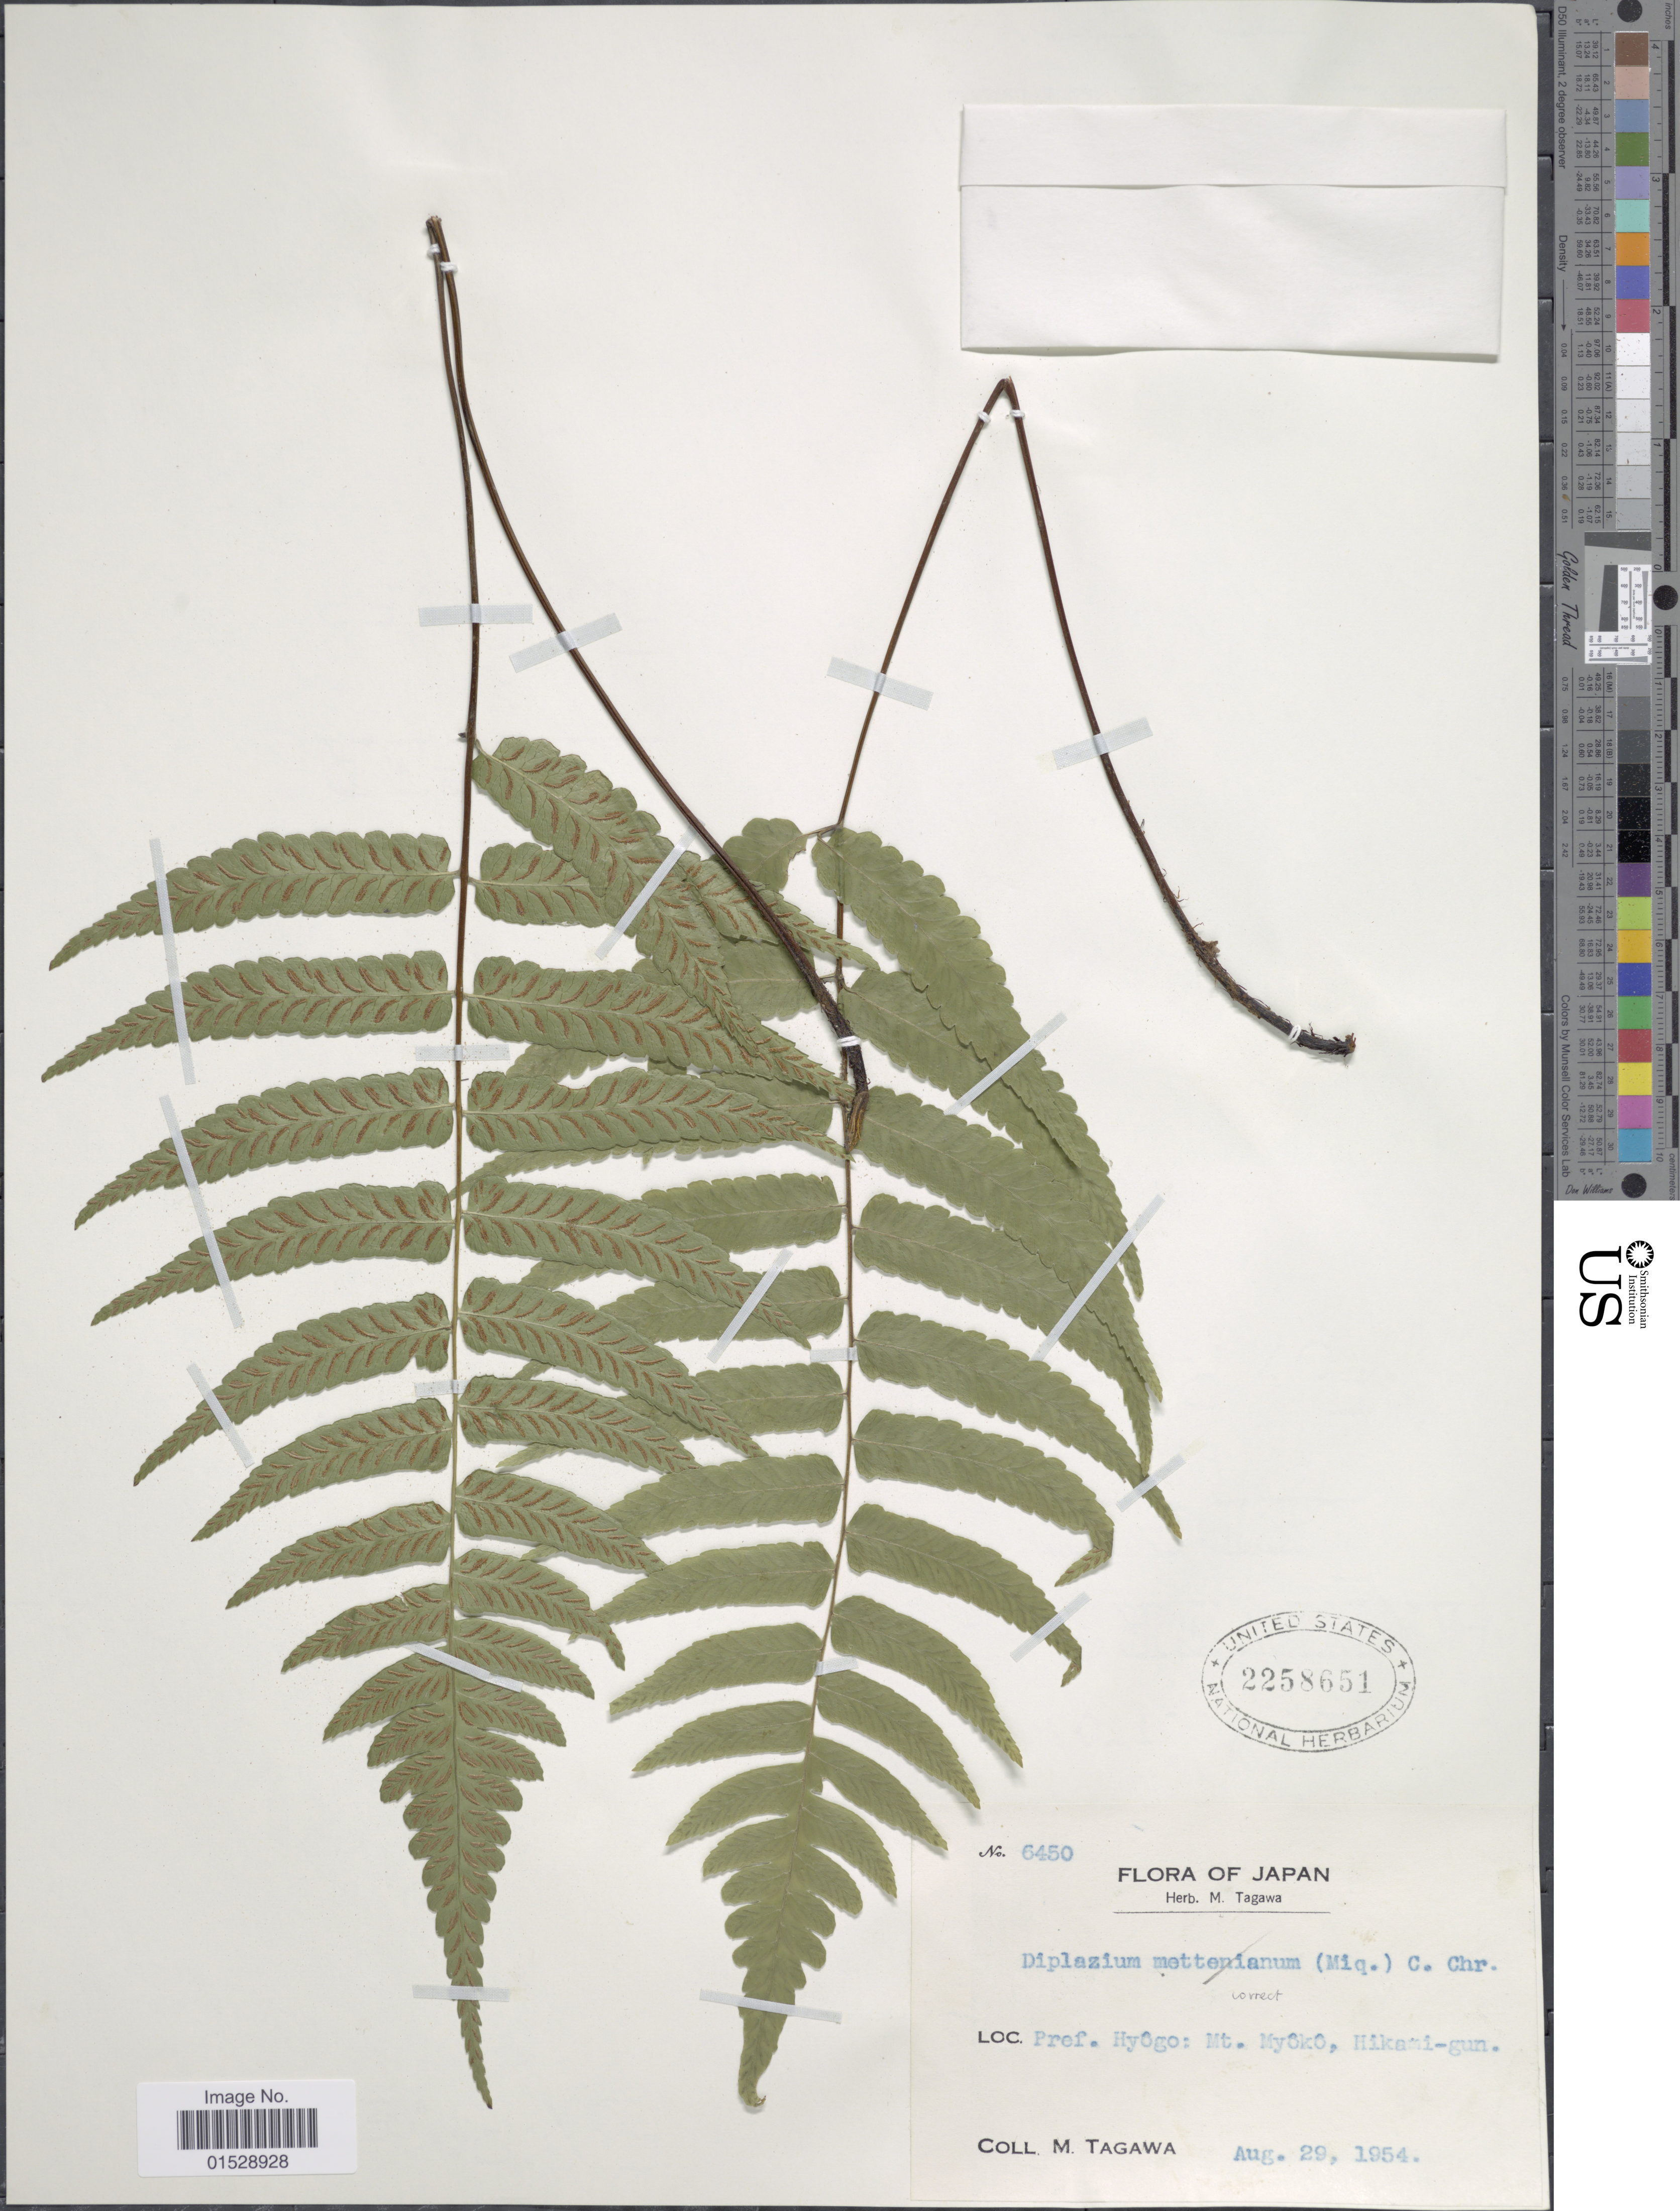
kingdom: Plantae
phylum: Tracheophyta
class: Polypodiopsida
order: Polypodiales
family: Athyriaceae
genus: Deparia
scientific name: Deparia japonica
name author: (Thunb.) M. Kato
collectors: M. Tagawa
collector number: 6450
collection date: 1954-08-29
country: Japan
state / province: Hyogo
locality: Pref. Hyogo: Mt. Myoko, Hikami-gun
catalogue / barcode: US 2258651